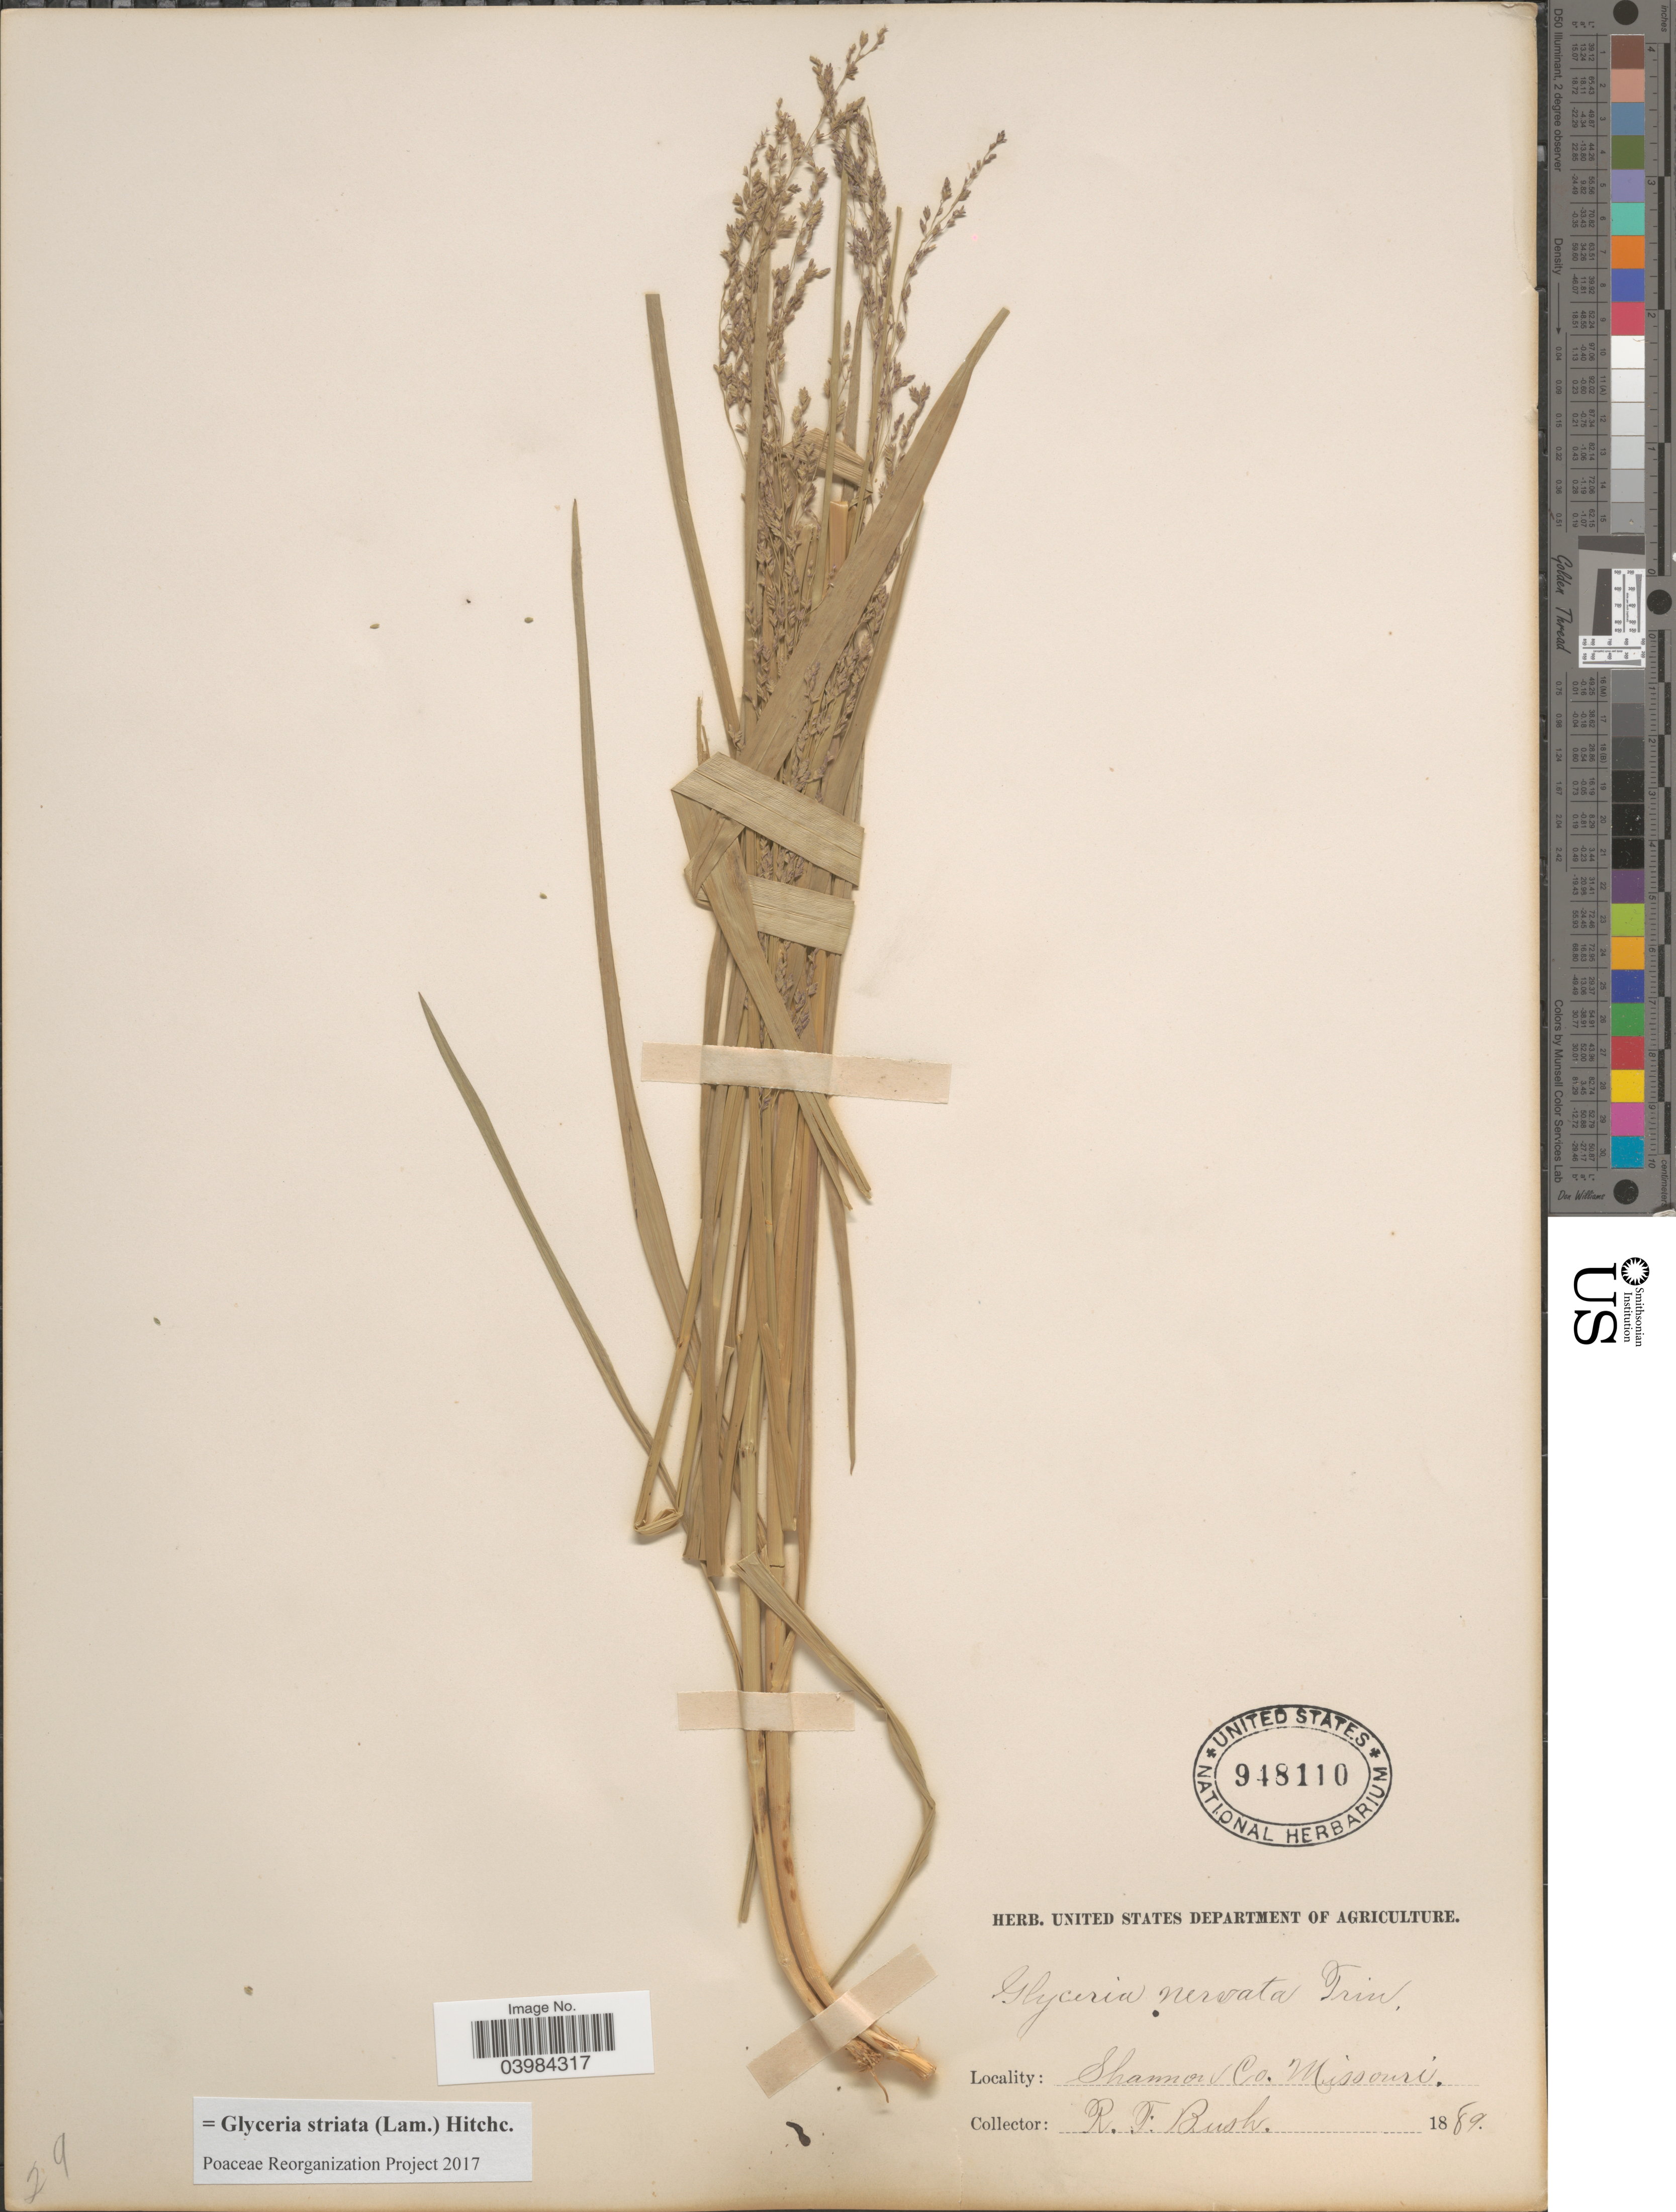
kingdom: Plantae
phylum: Tracheophyta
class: Liliopsida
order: Poales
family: Poaceae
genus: Glyceria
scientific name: Glyceria striata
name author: (Lam.) Hitchc.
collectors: R. Bush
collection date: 1889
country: United States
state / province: Missouri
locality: Shannon Co.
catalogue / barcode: US 948110